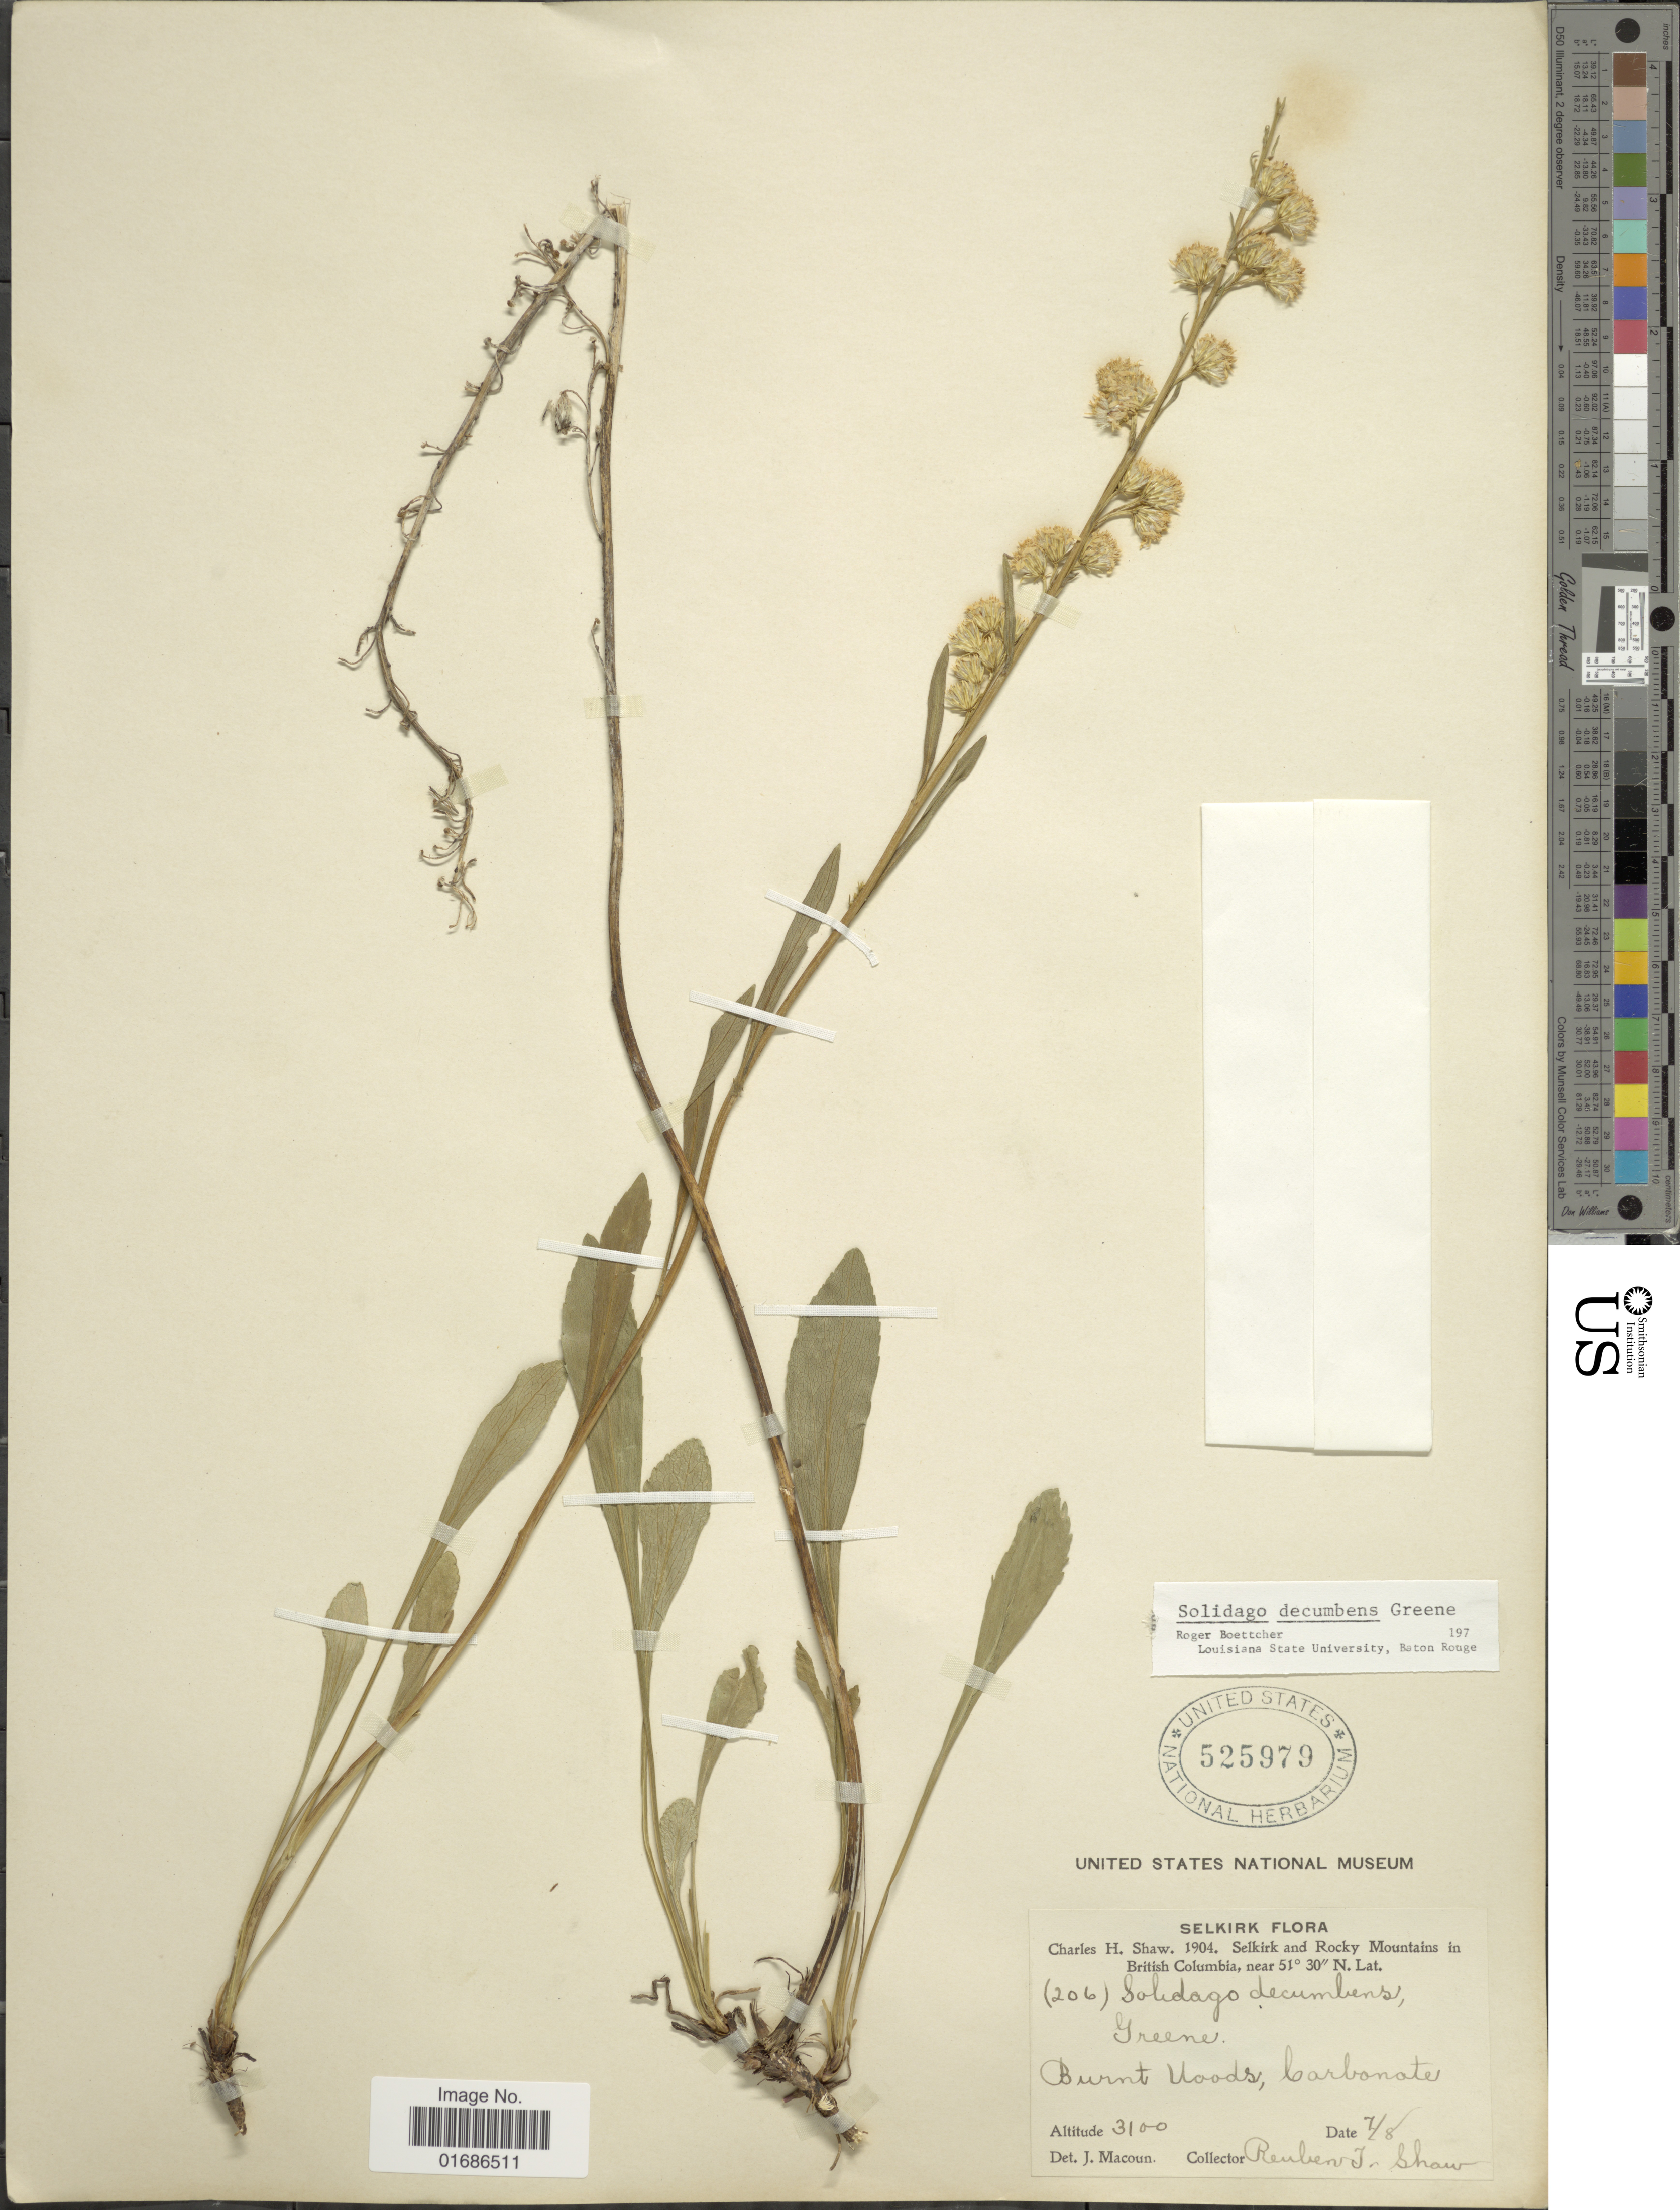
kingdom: Plantae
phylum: Tracheophyta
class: Magnoliopsida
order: Asterales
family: Asteraceae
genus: Solidago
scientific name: Solidago decumbens var. oreophila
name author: (Rydb.) Fernald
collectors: R. J. Shaw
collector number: (206)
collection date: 1904-08-07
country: Canada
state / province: British Columbia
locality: Selkirk and Rocky Mountains in Bristish Columbia, Burnt, Woods, Carbonate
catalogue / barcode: US 525979